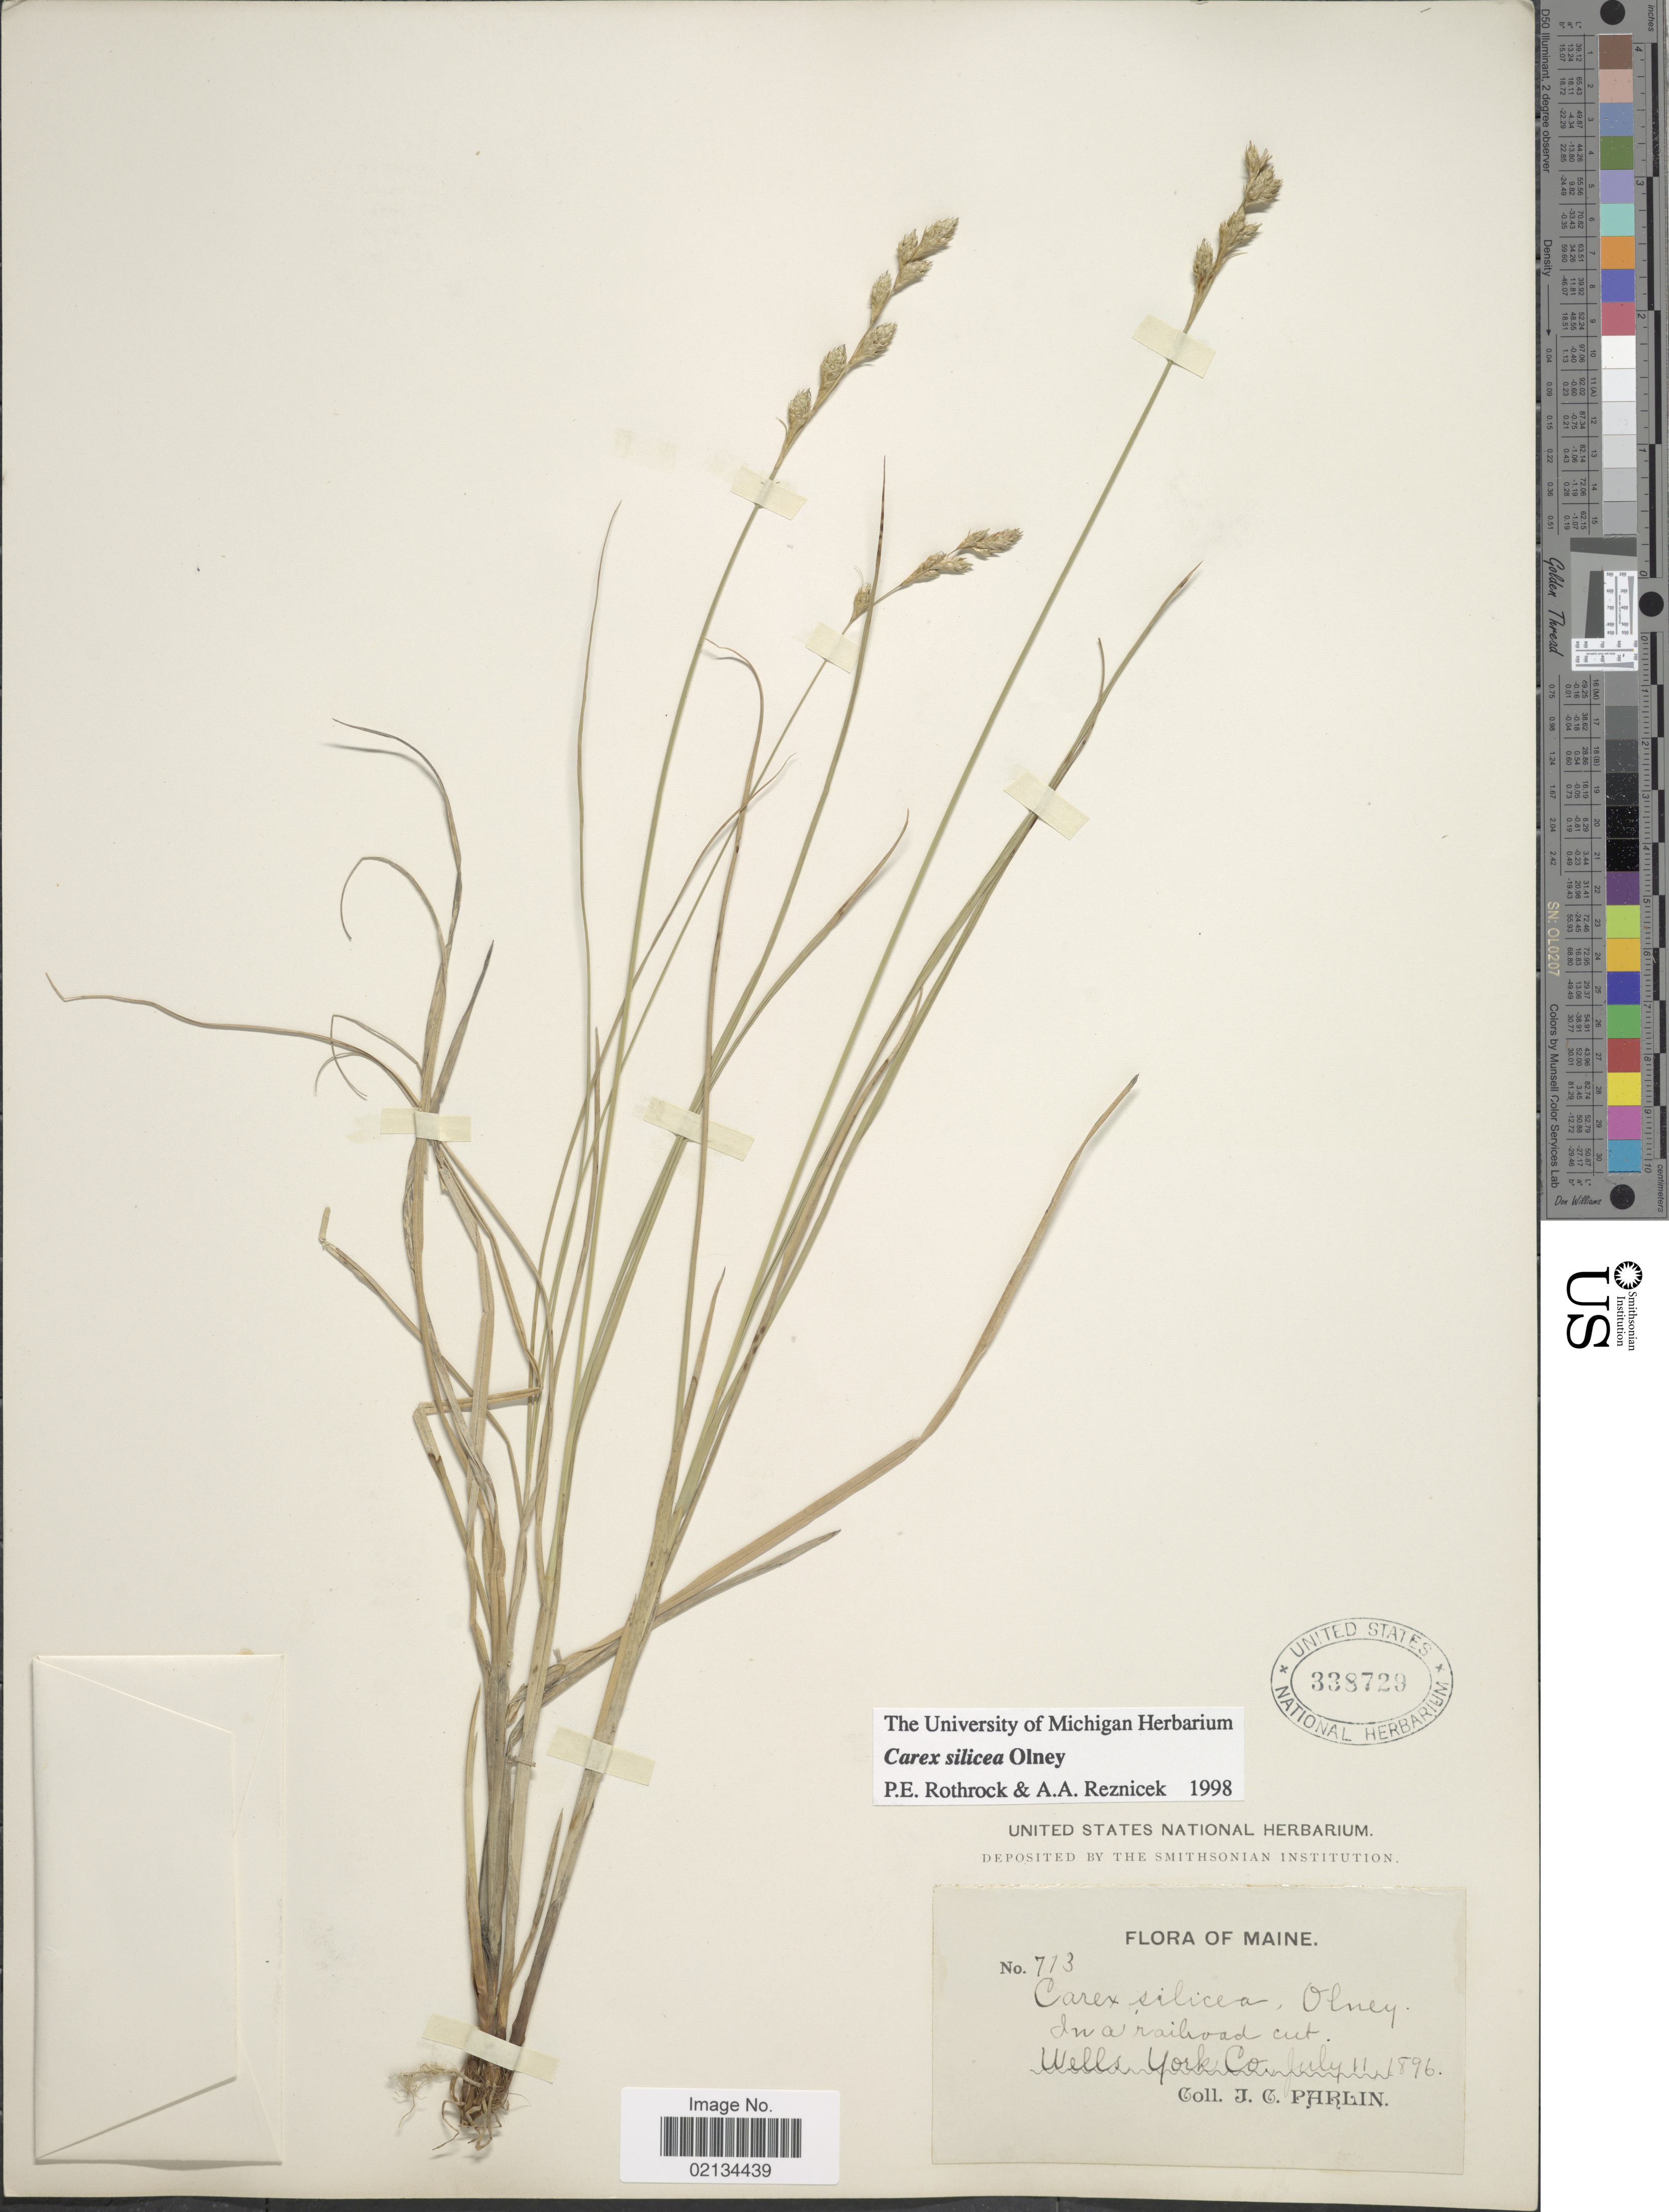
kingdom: Plantae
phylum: Tracheophyta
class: Liliopsida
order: Poales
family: Cyperaceae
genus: Carex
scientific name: Carex silicea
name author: Olney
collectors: J. Parlin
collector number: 713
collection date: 1896-07-11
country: United States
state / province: Maine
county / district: York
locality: In a railroad cut, Wells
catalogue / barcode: US 338729